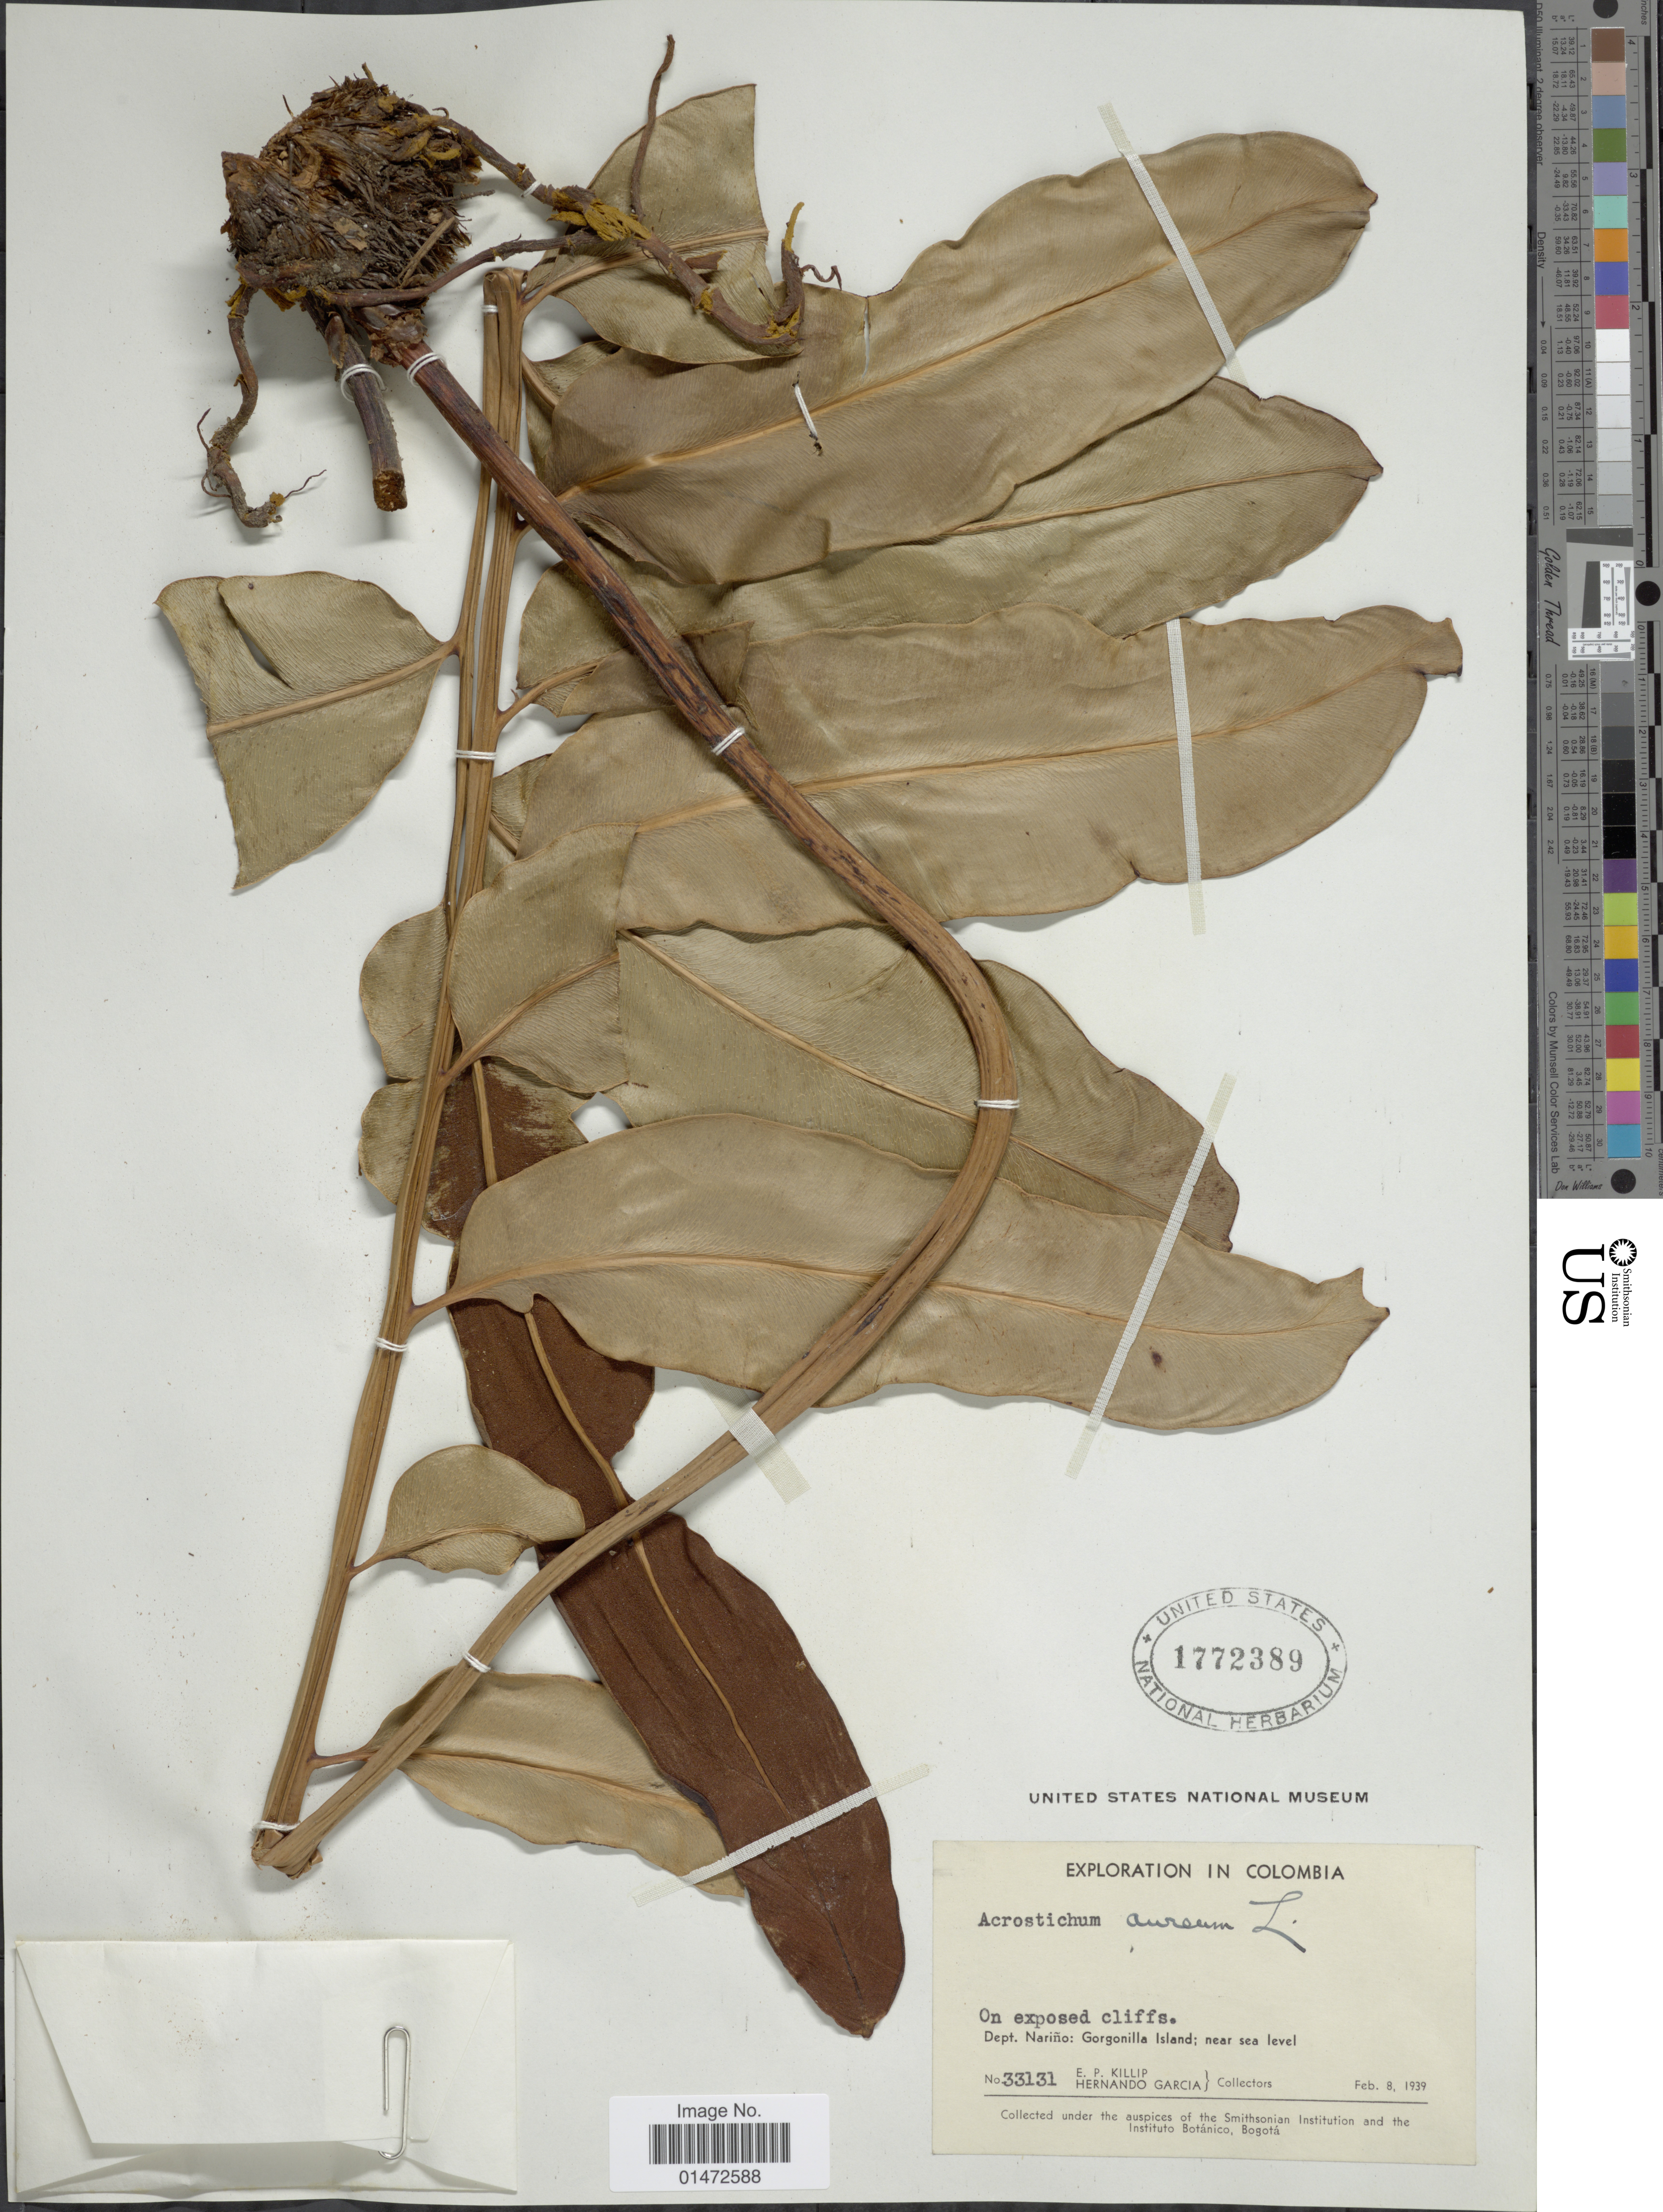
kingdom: Plantae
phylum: Tracheophyta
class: Polypodiopsida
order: Polypodiales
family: Pteridaceae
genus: Acrostichum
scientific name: Acrostichum aureum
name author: L.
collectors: E. P. Killip & H. Garcia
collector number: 33131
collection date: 1939-02-08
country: Colombia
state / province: Nariño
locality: Gorgonilla Island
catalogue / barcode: US 1772389